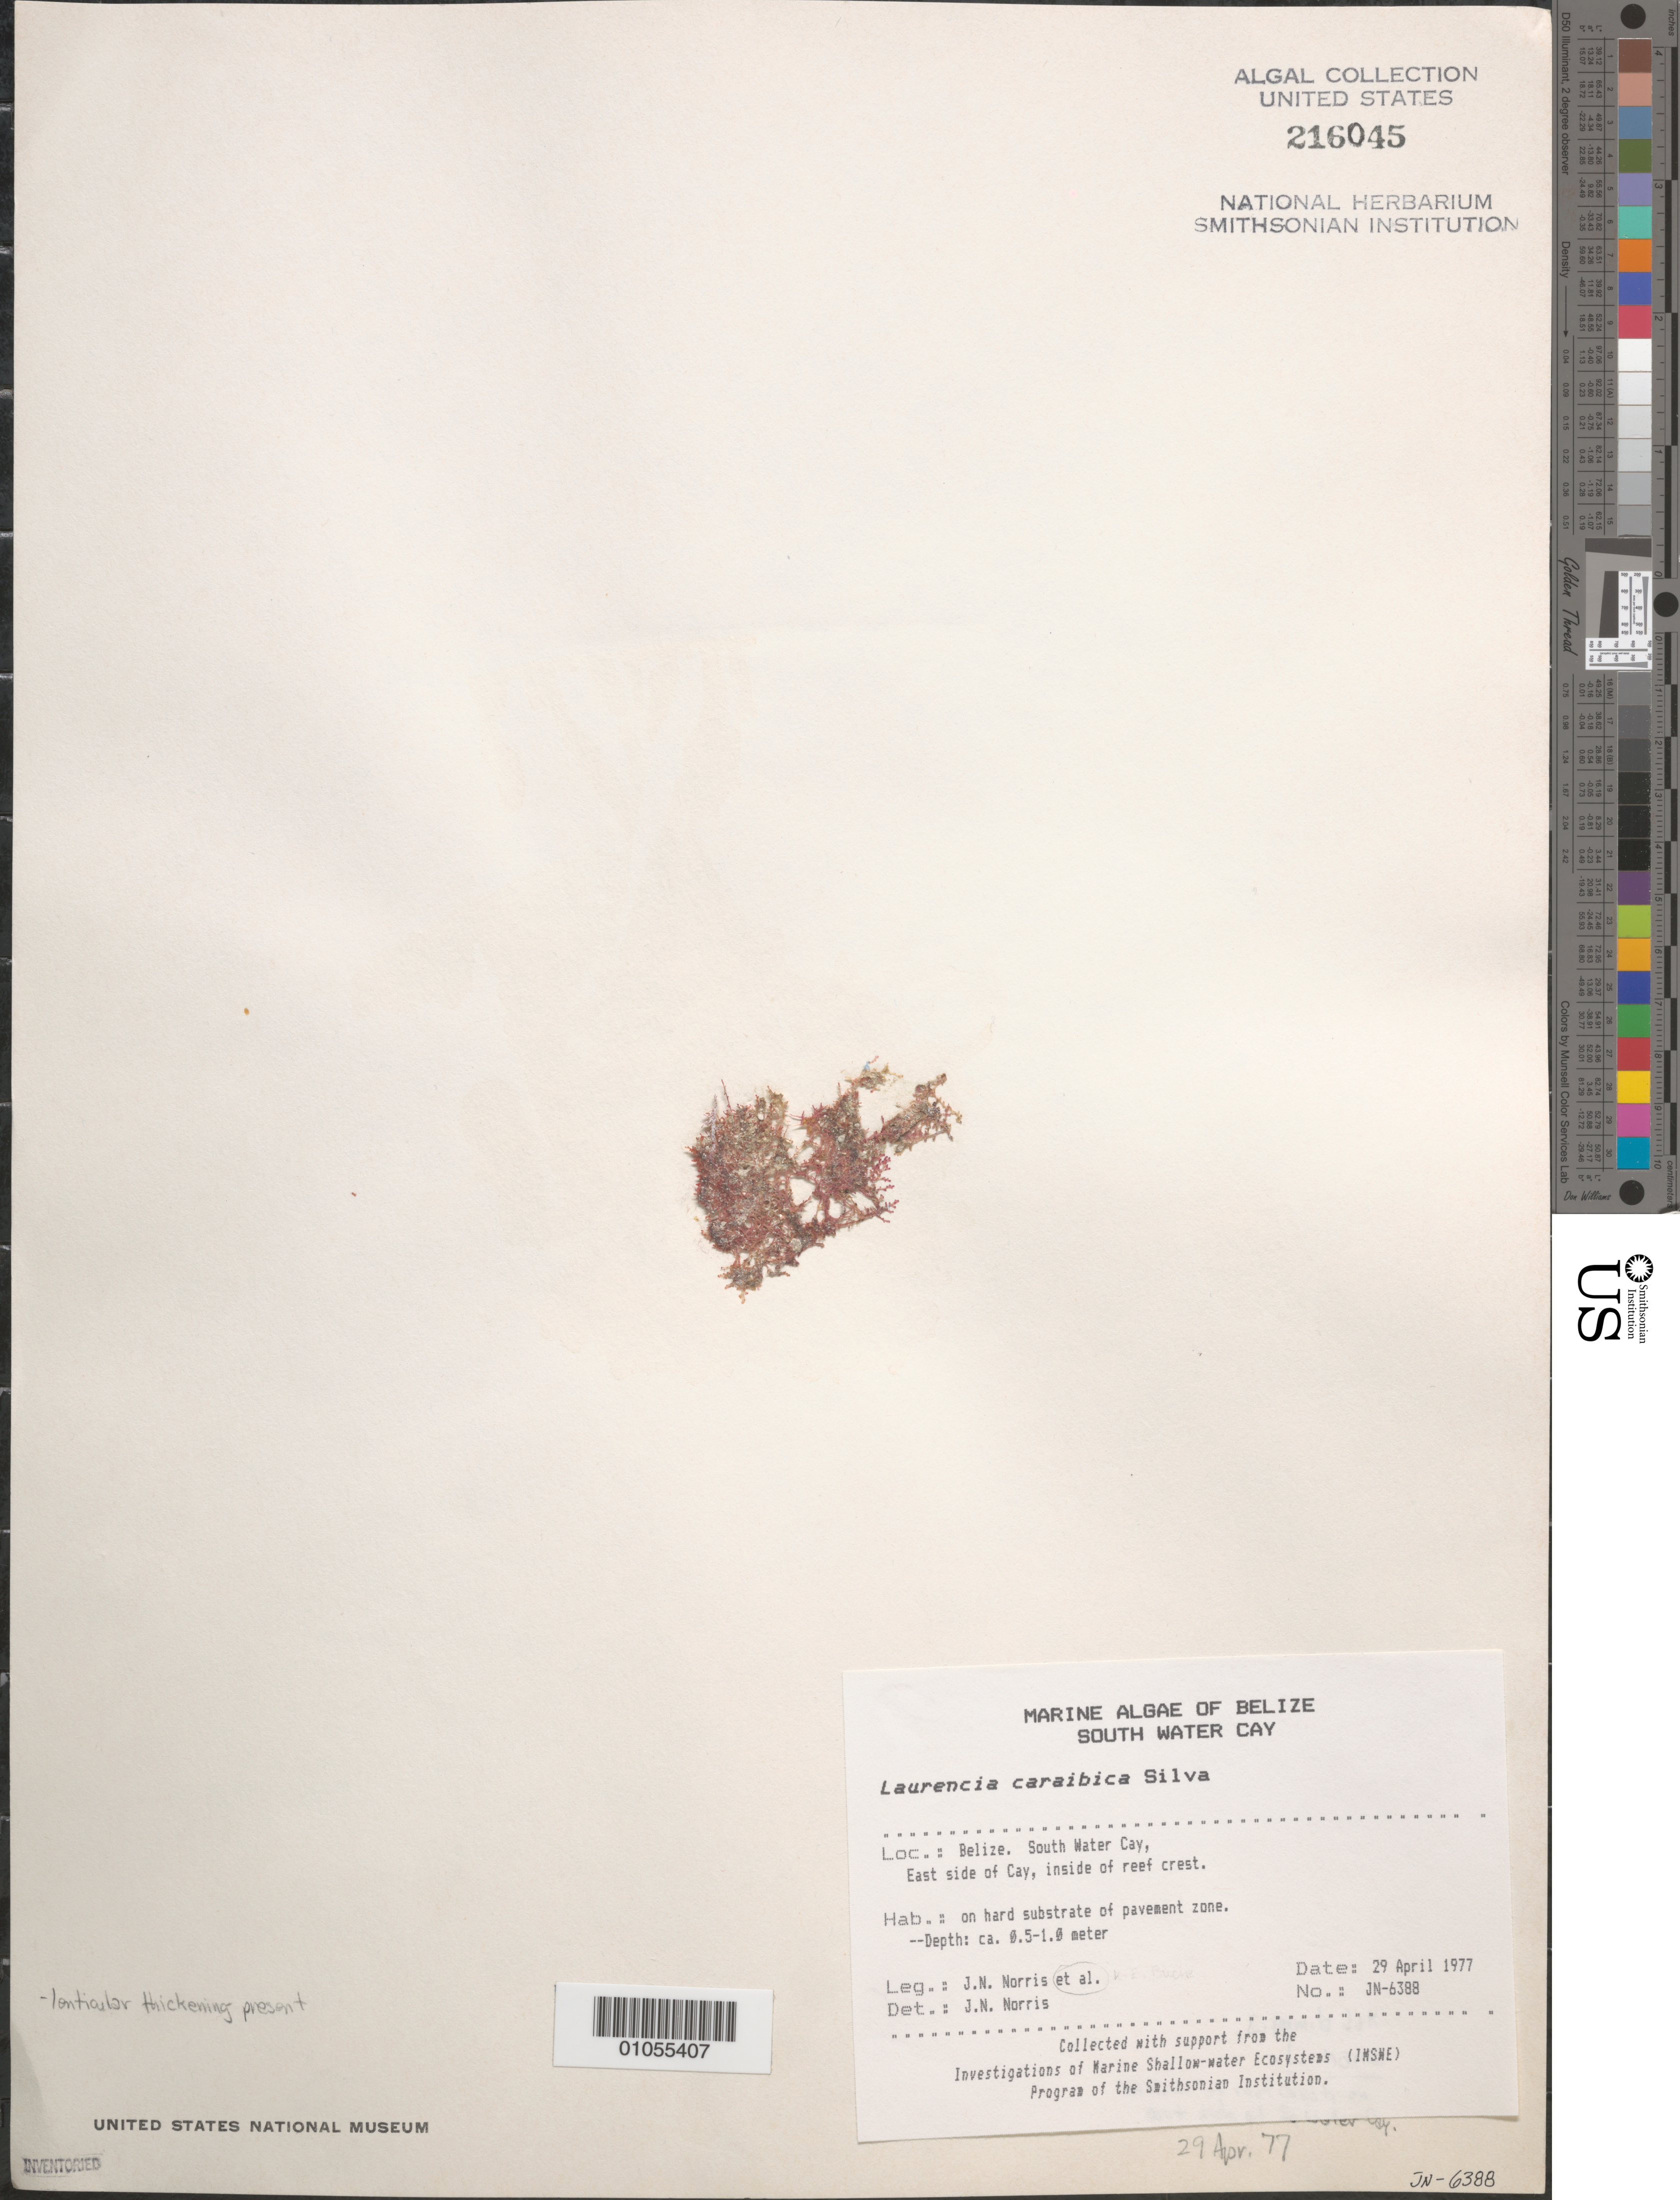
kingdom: Plantae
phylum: Rhodophyta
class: Florideophyceae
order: Ceramiales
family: Rhodomelaceae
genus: Laurencia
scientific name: Laurencia caraibica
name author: P.C. Silva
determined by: Norris, James N.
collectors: J. N. Norris, K. E. Bucher, W. Fenical & O. McConnell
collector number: JN-6388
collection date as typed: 29 Apr 1977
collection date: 1977-04-29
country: Belize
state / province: Stann Creek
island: South Water Cay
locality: East side of cay, lagoon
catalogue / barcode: US 216045